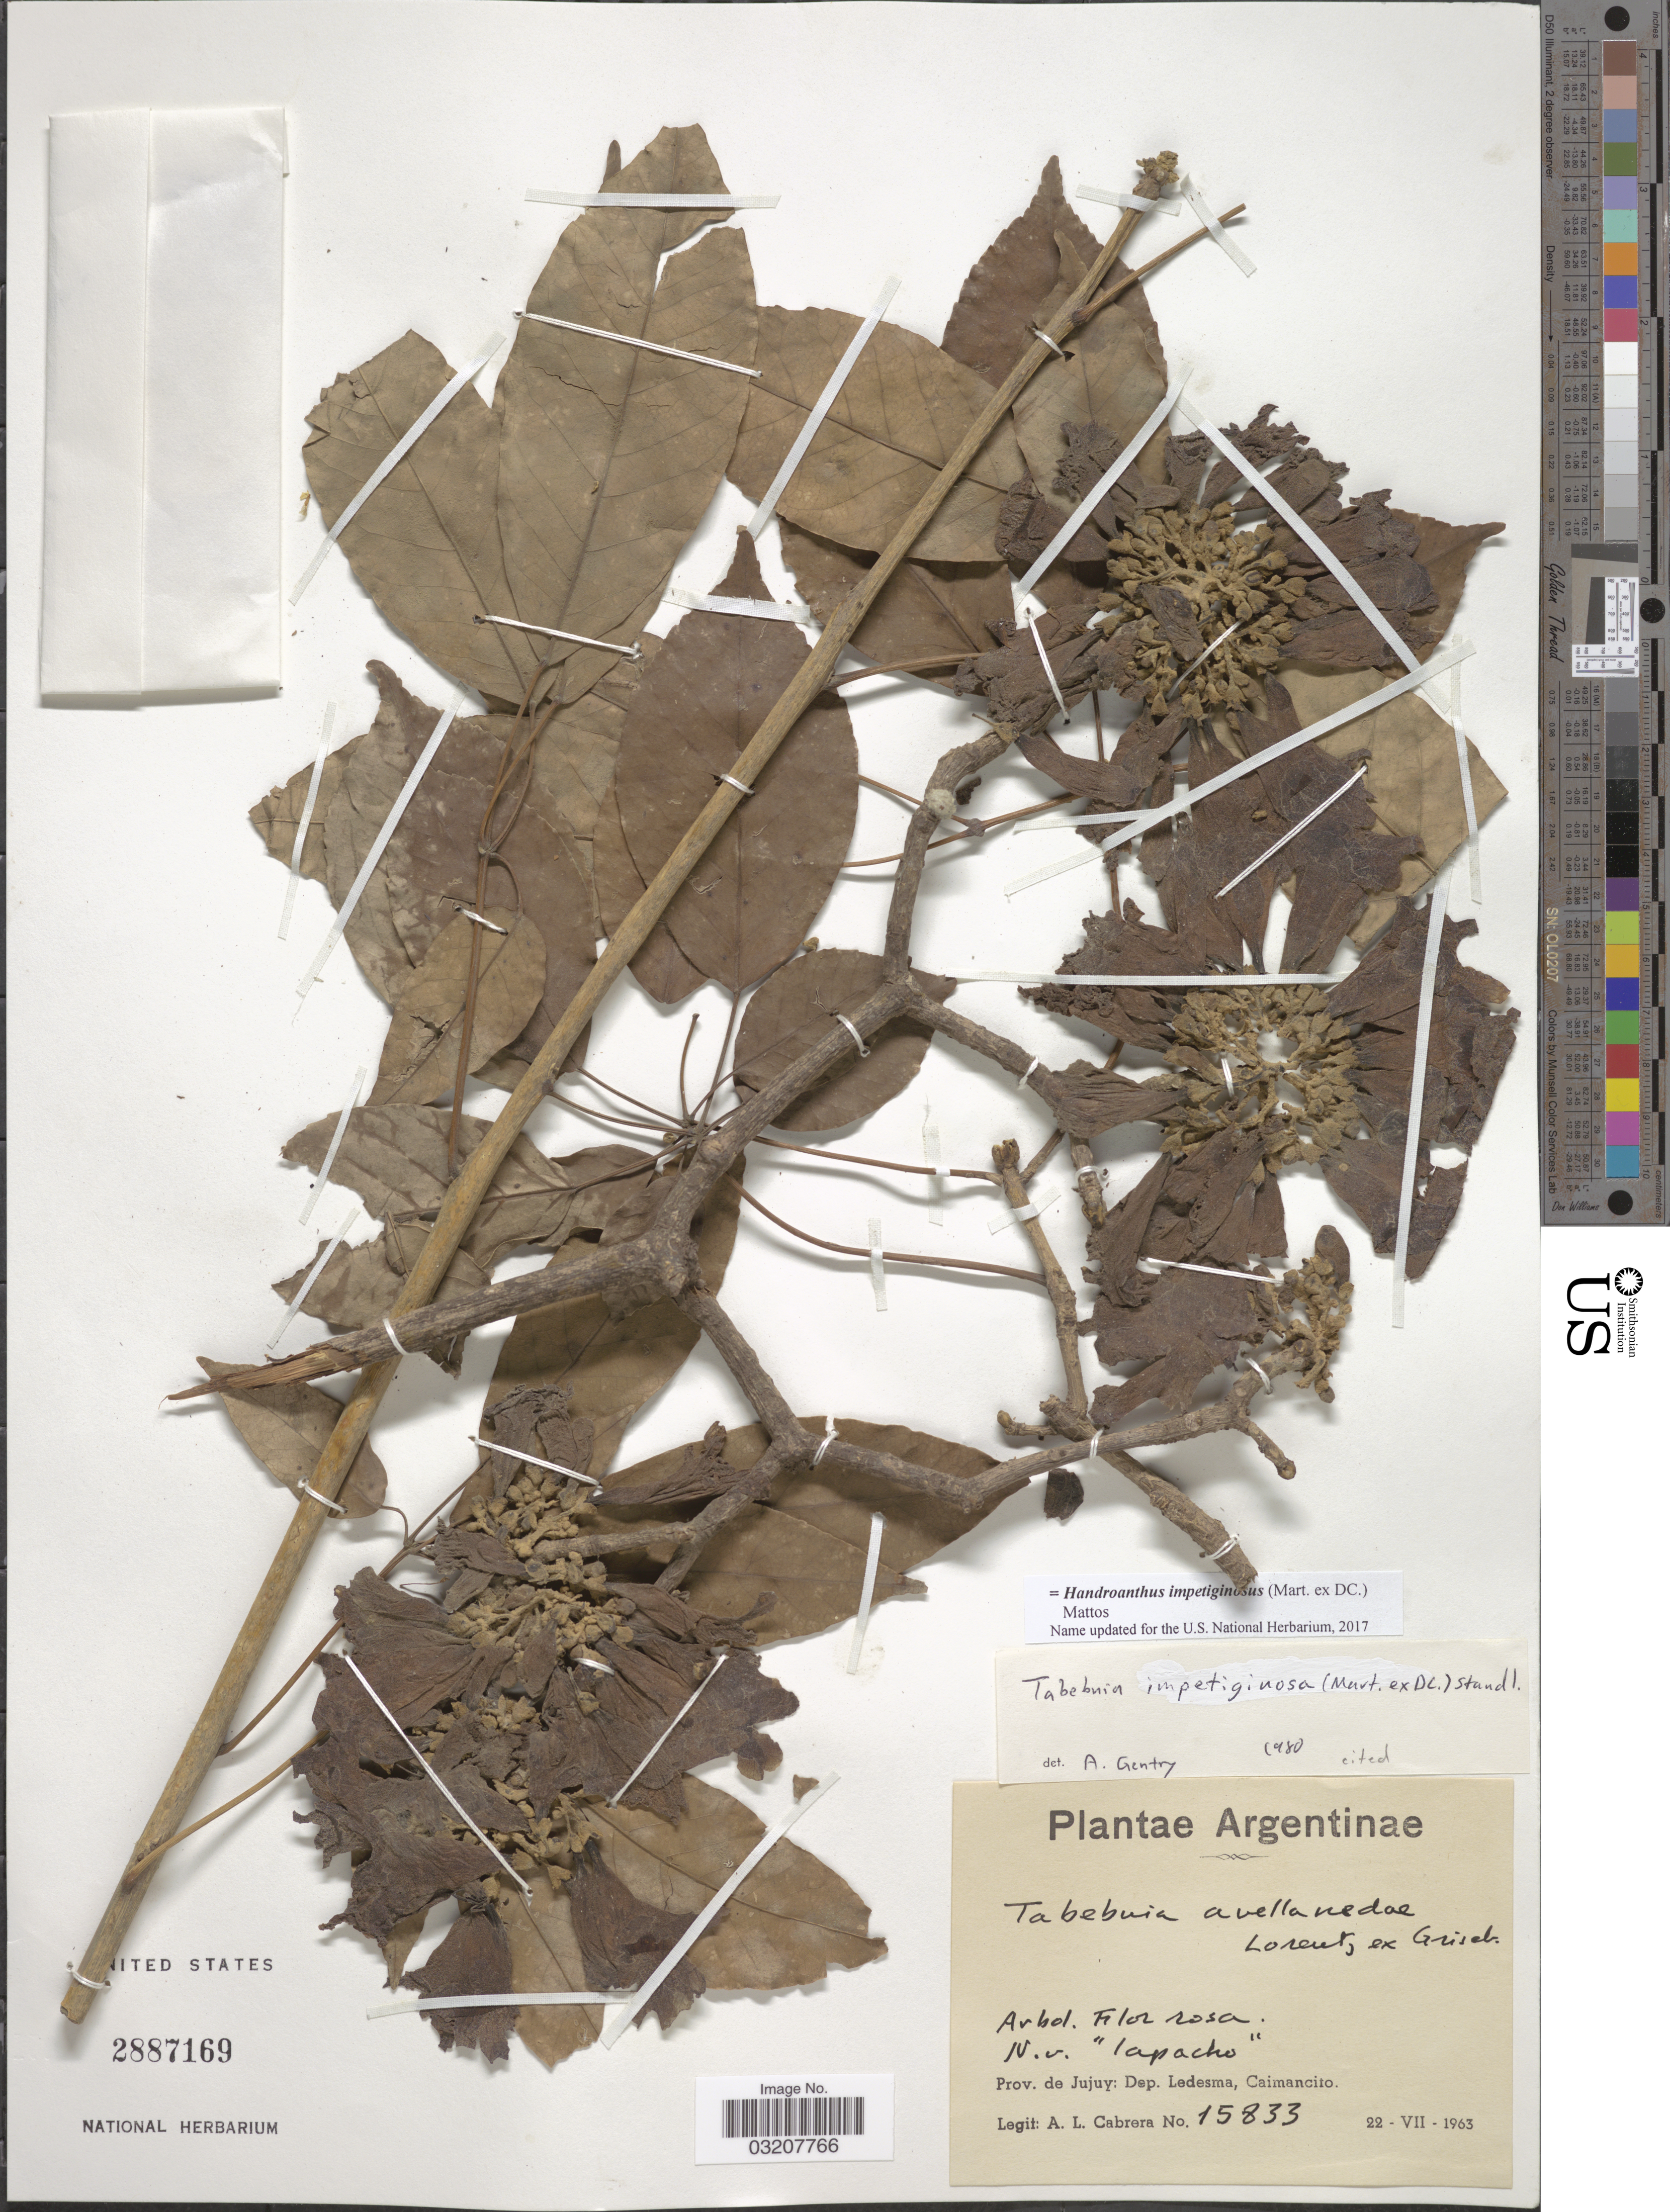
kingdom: Plantae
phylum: Tracheophyta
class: Magnoliopsida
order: Lamiales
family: Bignoniaceae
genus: Handroanthus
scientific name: Handroanthus impetiginosus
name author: (Mart. ex DC.) Mattos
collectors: A. L. Cabrera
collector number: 15833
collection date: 1963-07-22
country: Argentina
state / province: Jujuy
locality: Dep. Ledesma, Caimancito.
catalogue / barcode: US 2887169